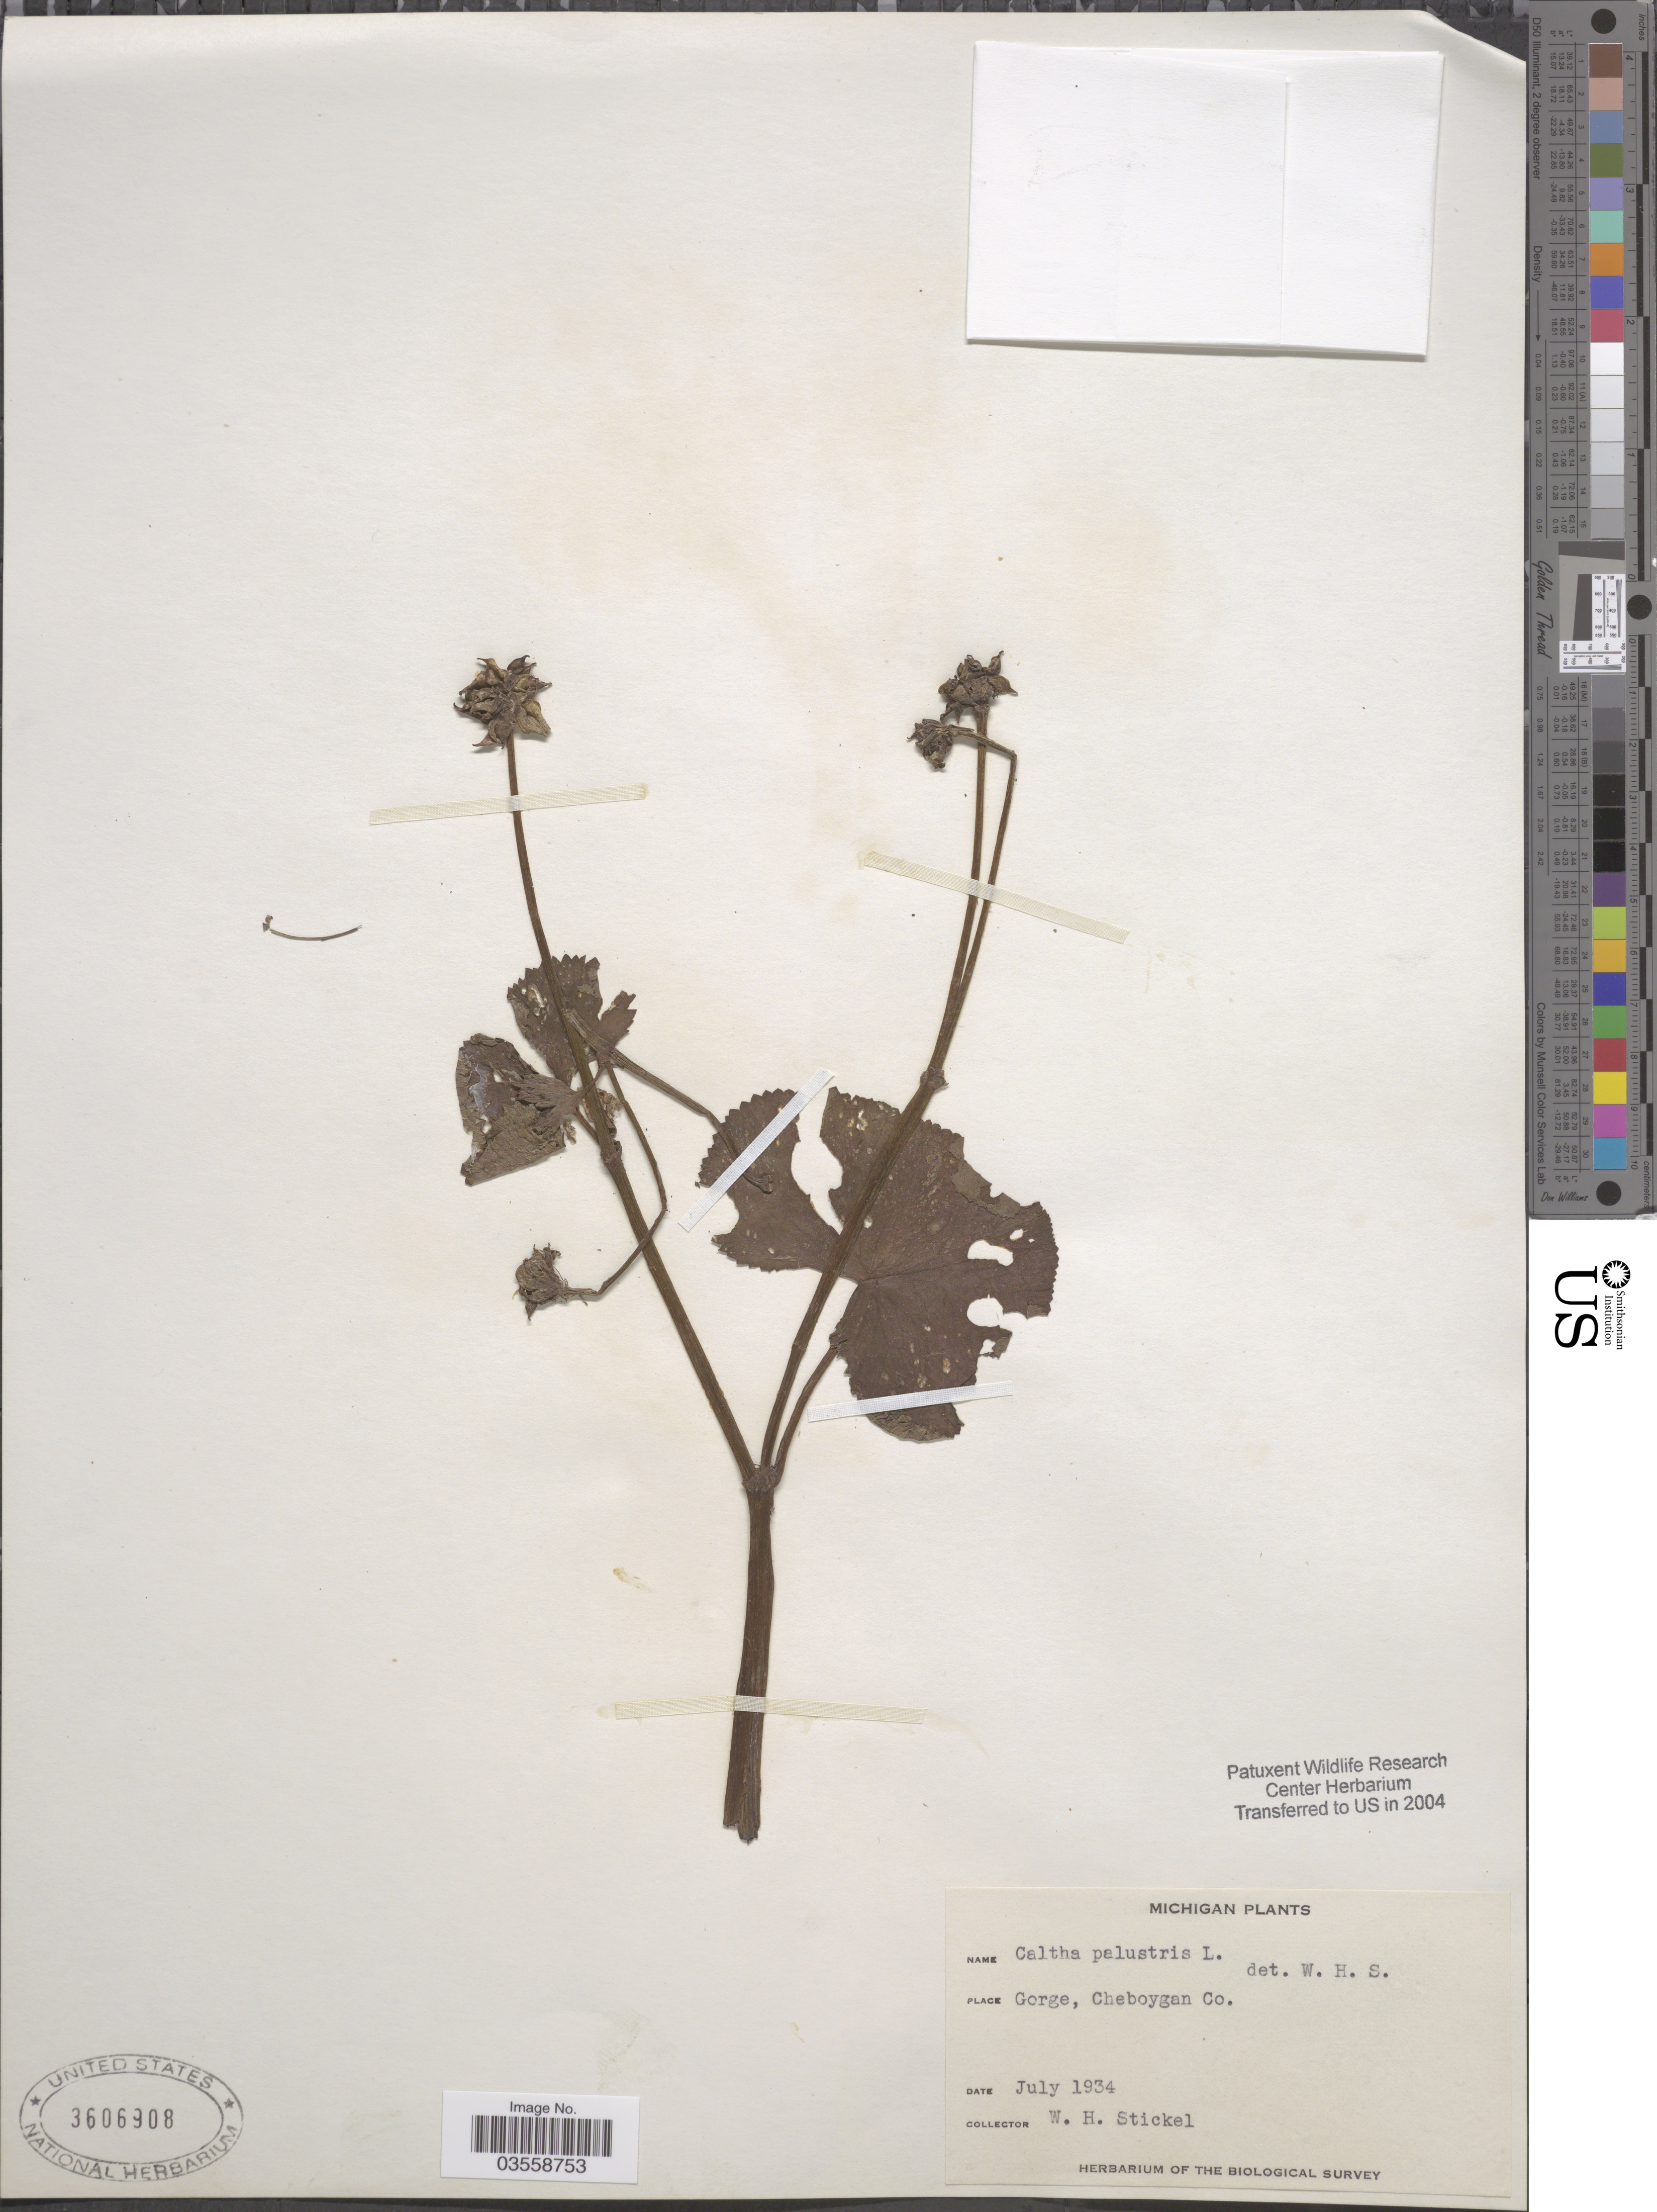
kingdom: Plantae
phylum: Tracheophyta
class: Magnoliopsida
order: Ranunculales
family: Ranunculaceae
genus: Caltha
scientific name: Caltha palustris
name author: L.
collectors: W. Stickel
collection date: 1934-07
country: United States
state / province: Michigan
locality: Gorge, Cheboygan Co.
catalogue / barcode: US 3606908